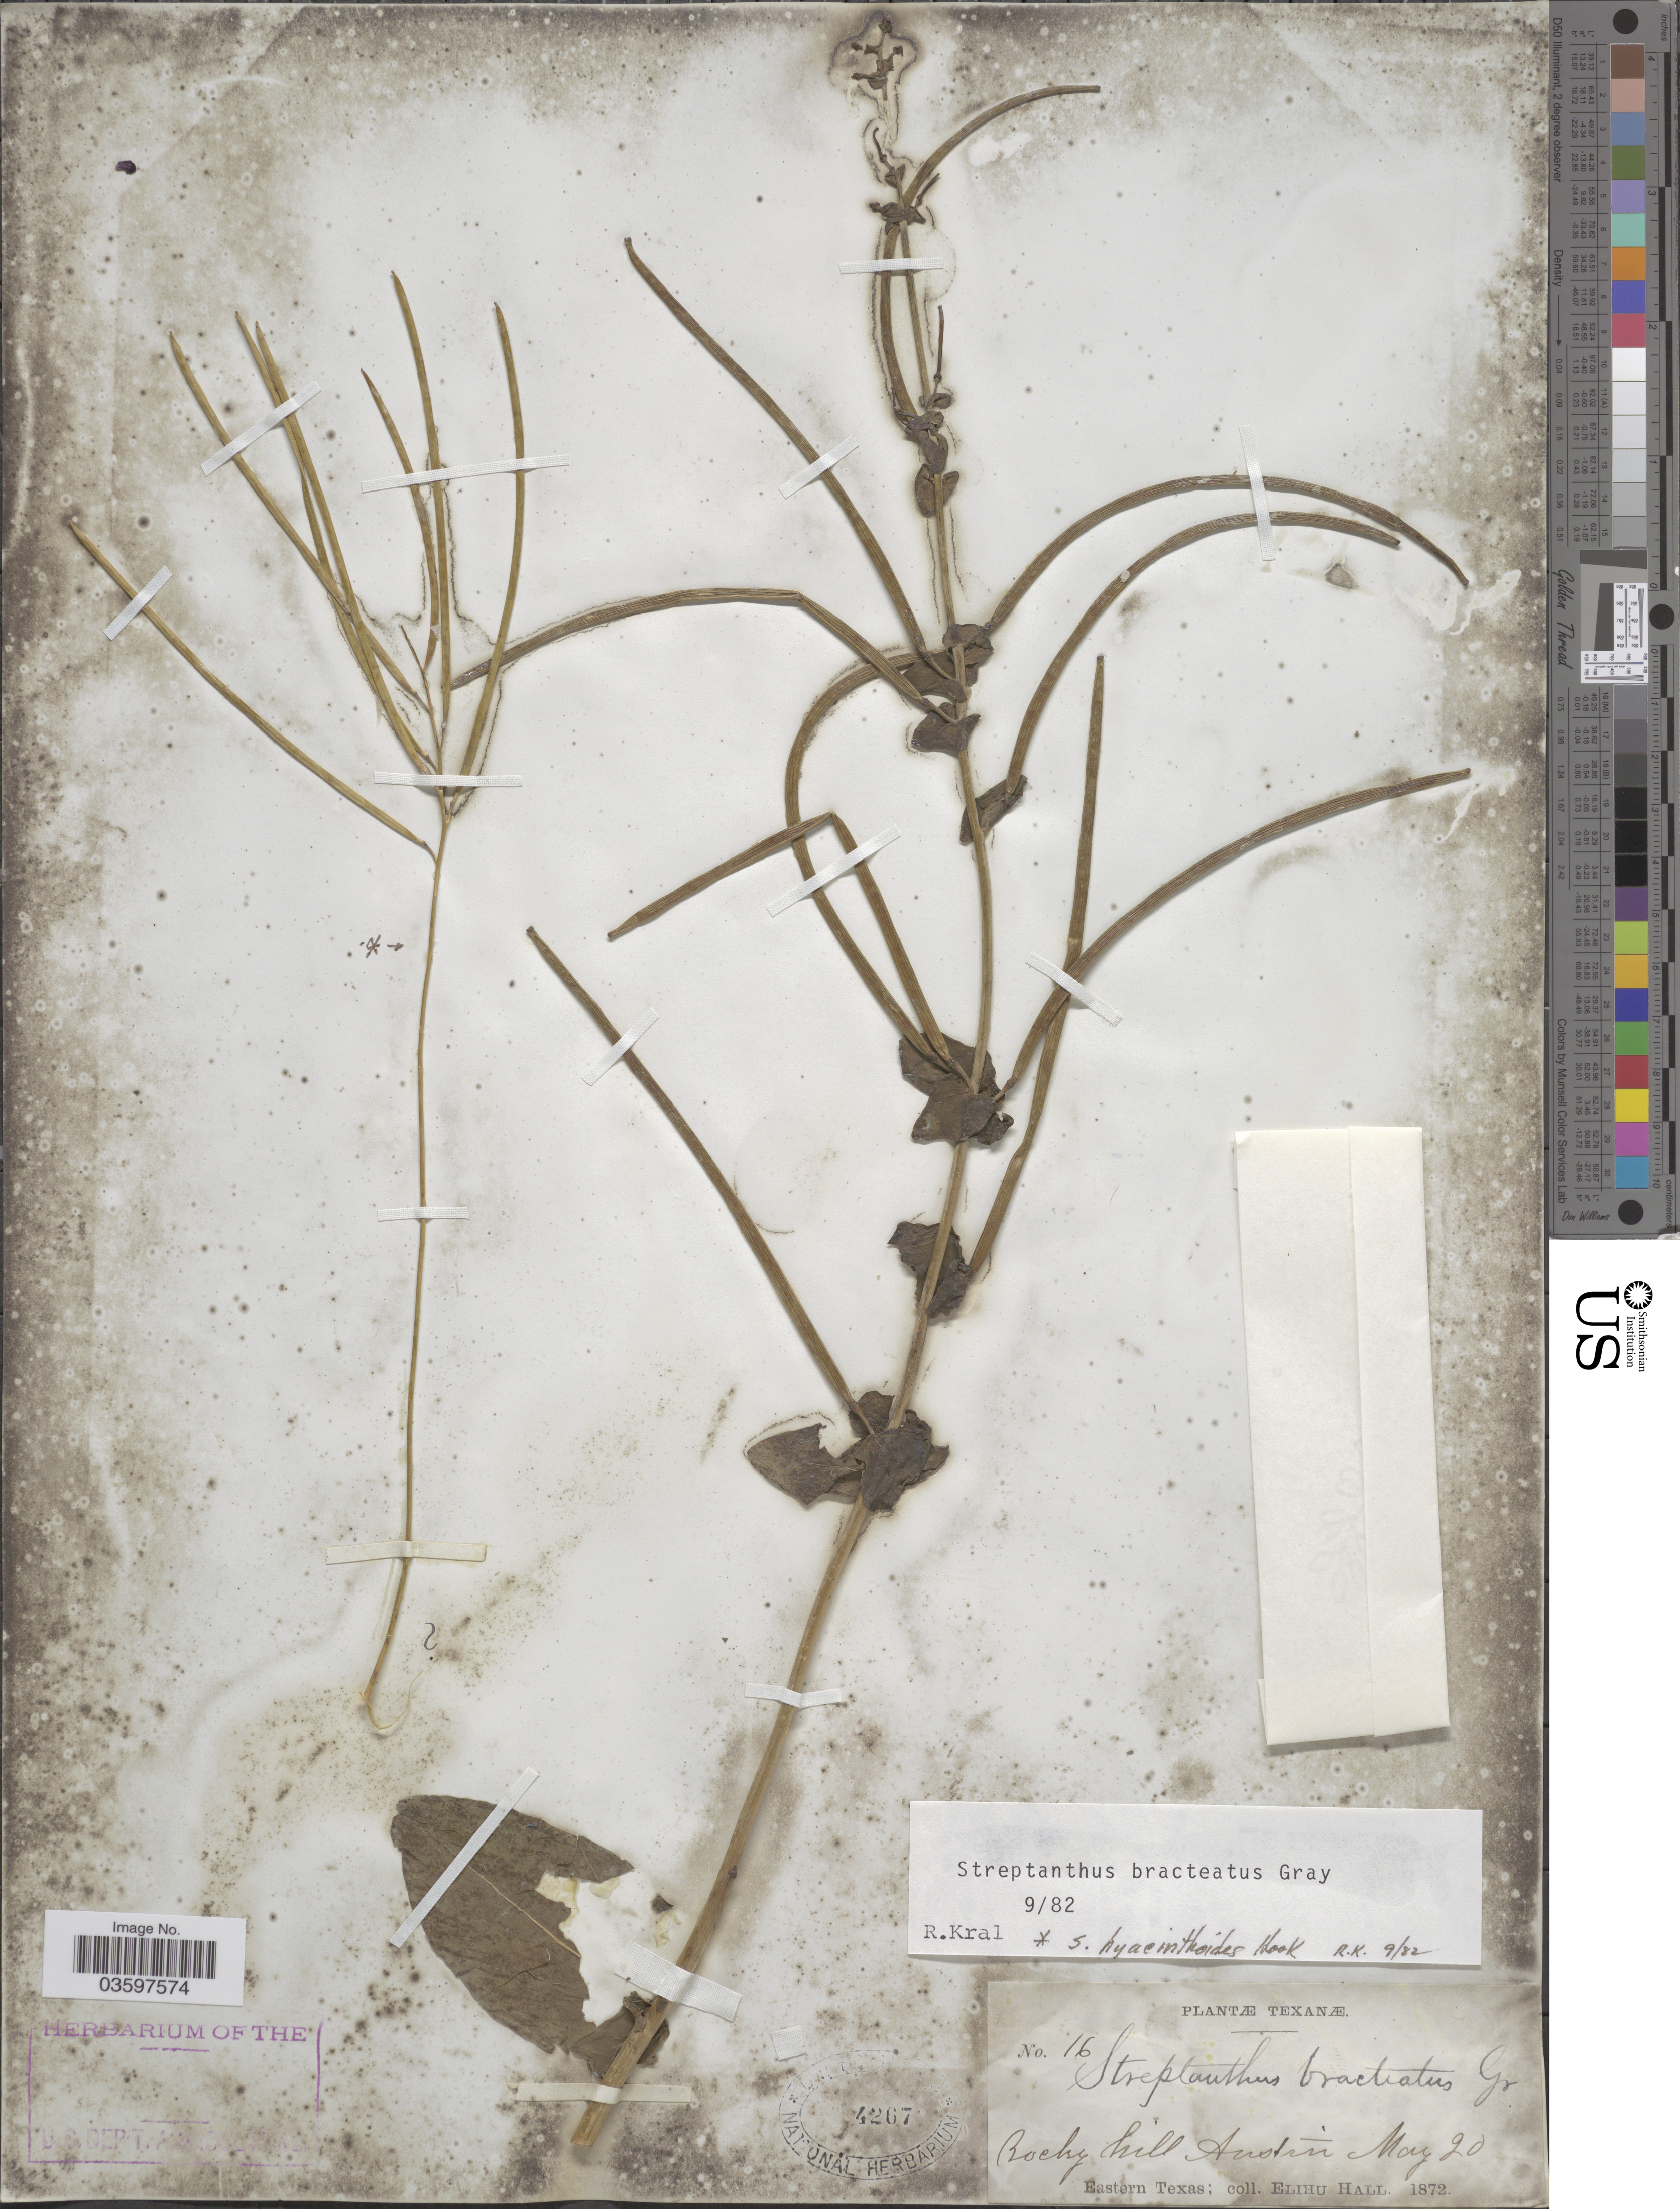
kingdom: Plantae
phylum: Tracheophyta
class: Magnoliopsida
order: Brassicales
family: Brassicaceae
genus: Streptanthus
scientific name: Streptanthus hyacinthoides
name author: Hook.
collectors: E. Hall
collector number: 16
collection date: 1872-05-20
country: United States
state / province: Texas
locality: Texanœ. Rocky hill Austin. Eastern Texas.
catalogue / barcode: US 4267